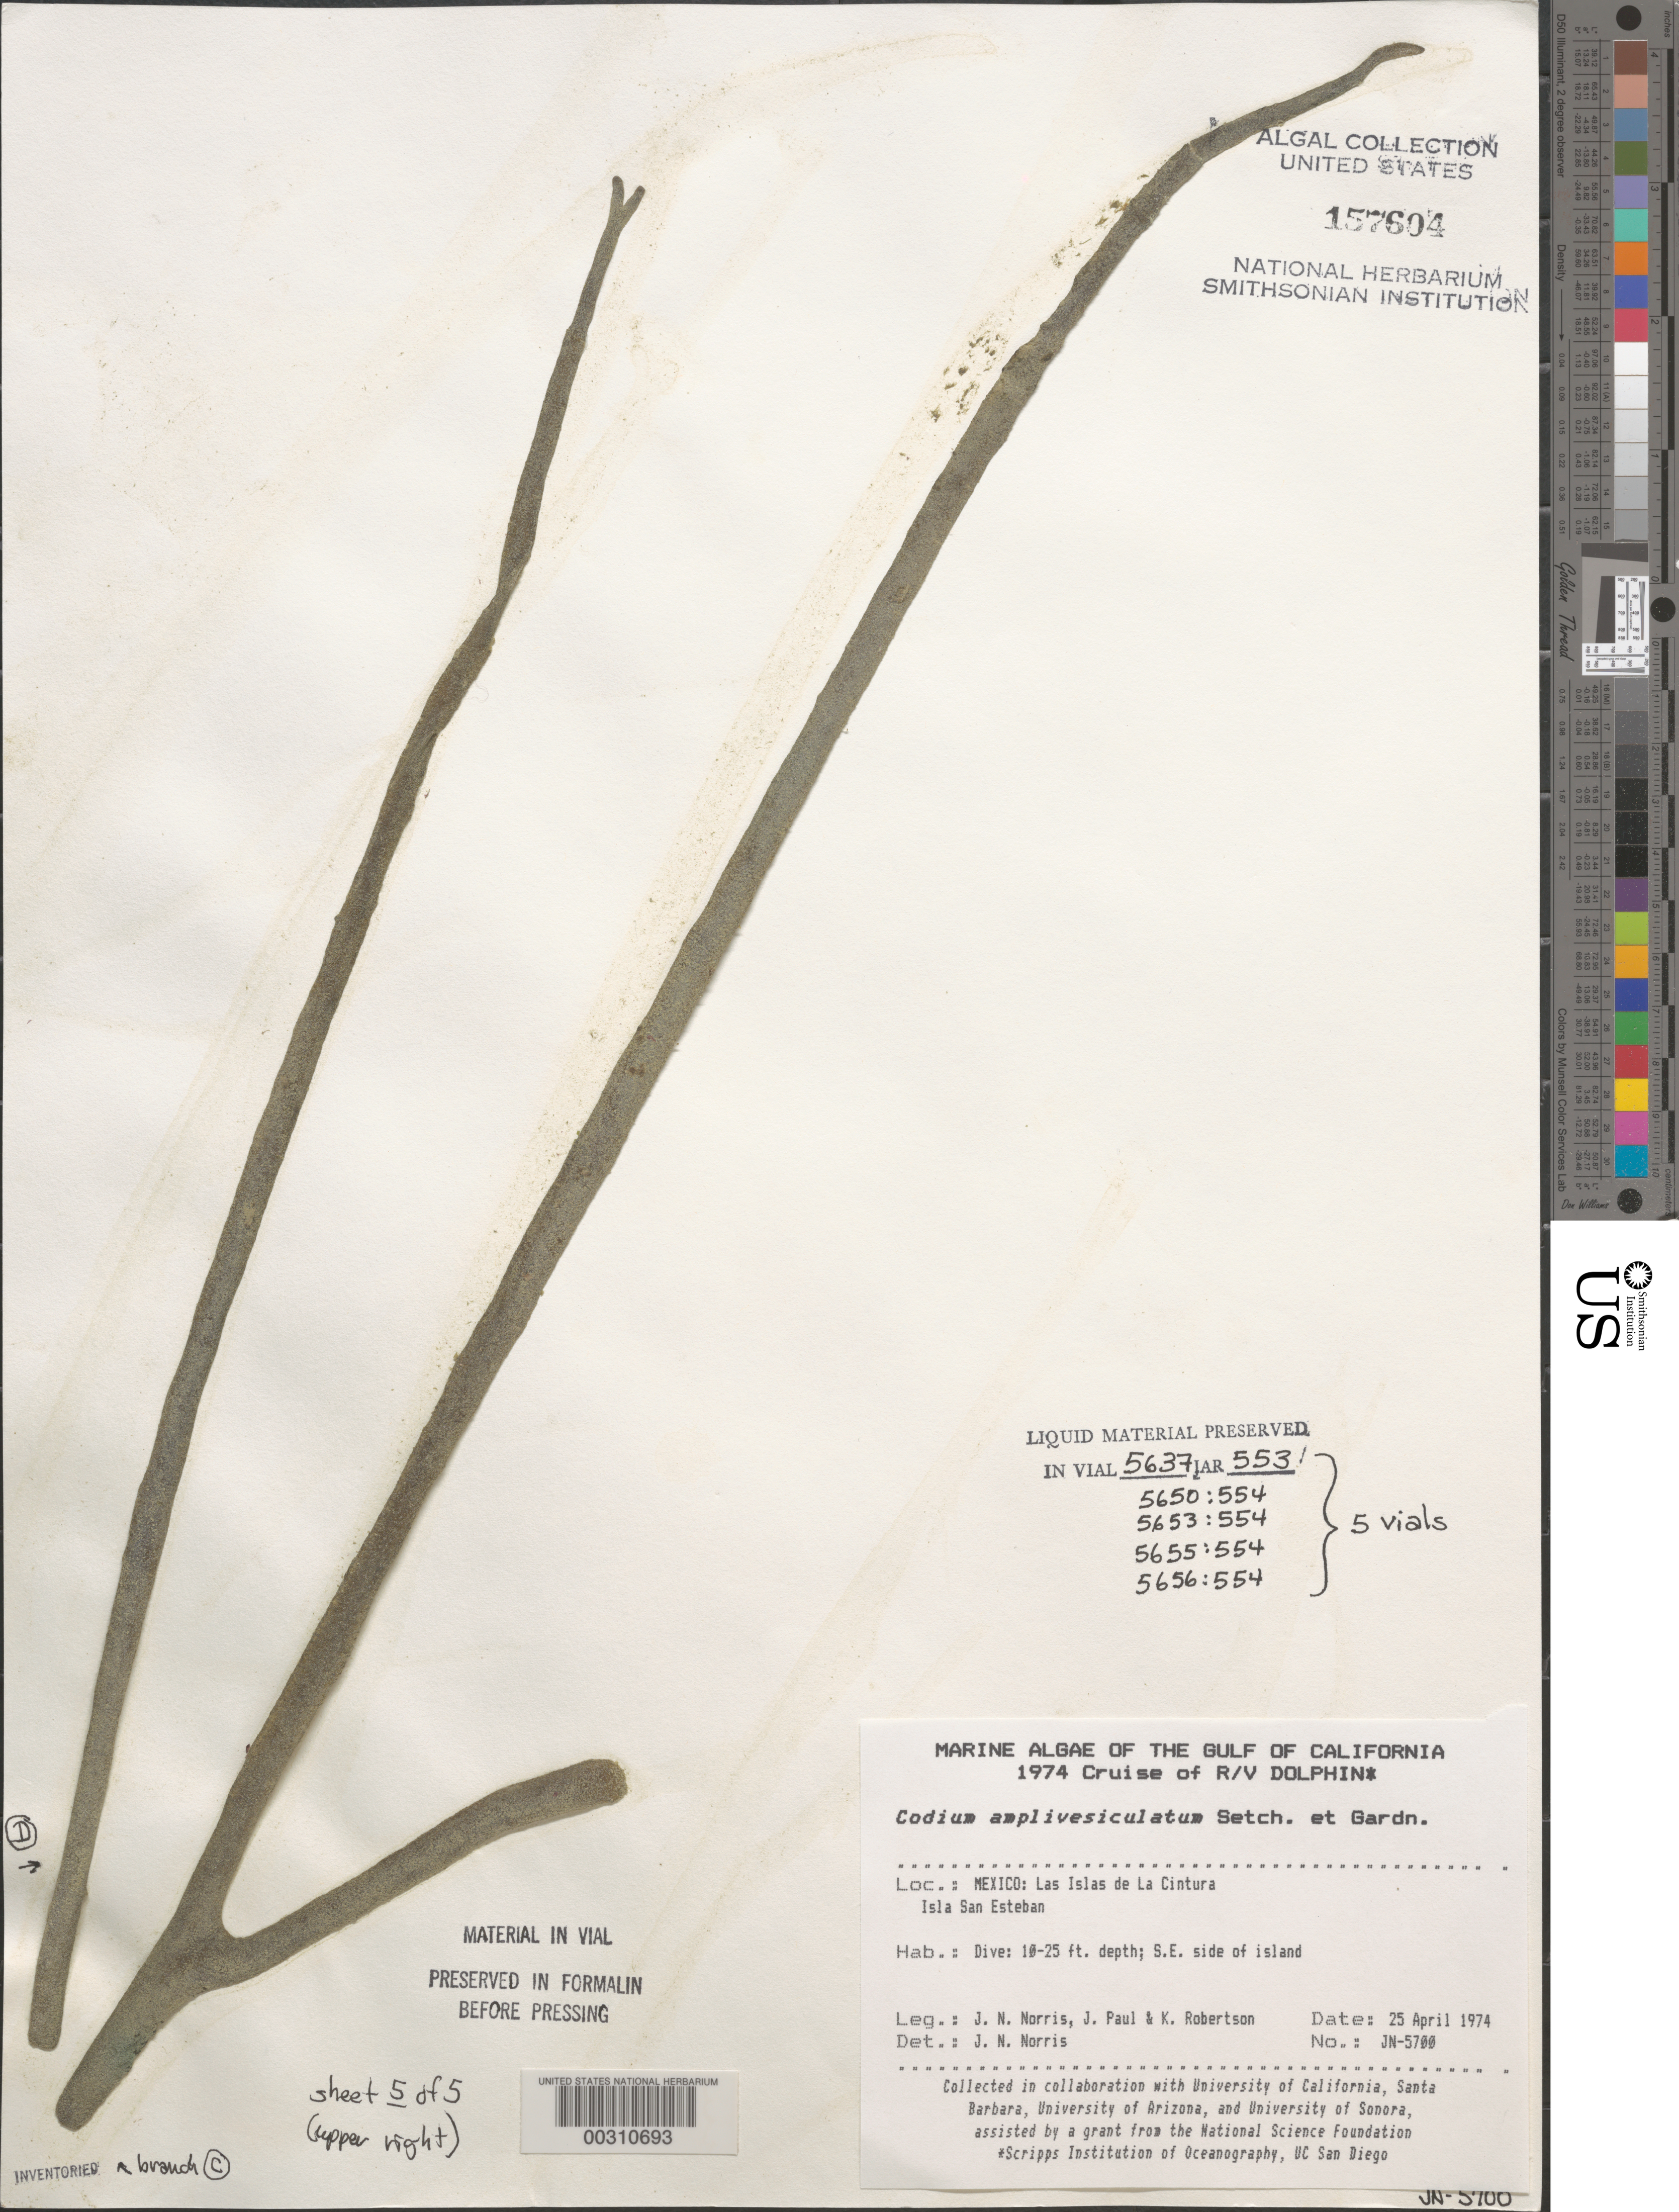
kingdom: Plantae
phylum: Chlorophyta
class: Ulvophyceae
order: Bryopsidales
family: Codiaceae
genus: Codium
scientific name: Codium amplivesiculatum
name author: Setch. & N.L. Gardner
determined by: Norris, James N.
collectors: J. N. Norris, J. Paul & K. Robertson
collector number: JN-5700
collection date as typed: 25 Apr 1974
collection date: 1974-04-25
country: Mexico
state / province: Baja California Norte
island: Isla San Esteban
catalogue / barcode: US 157604